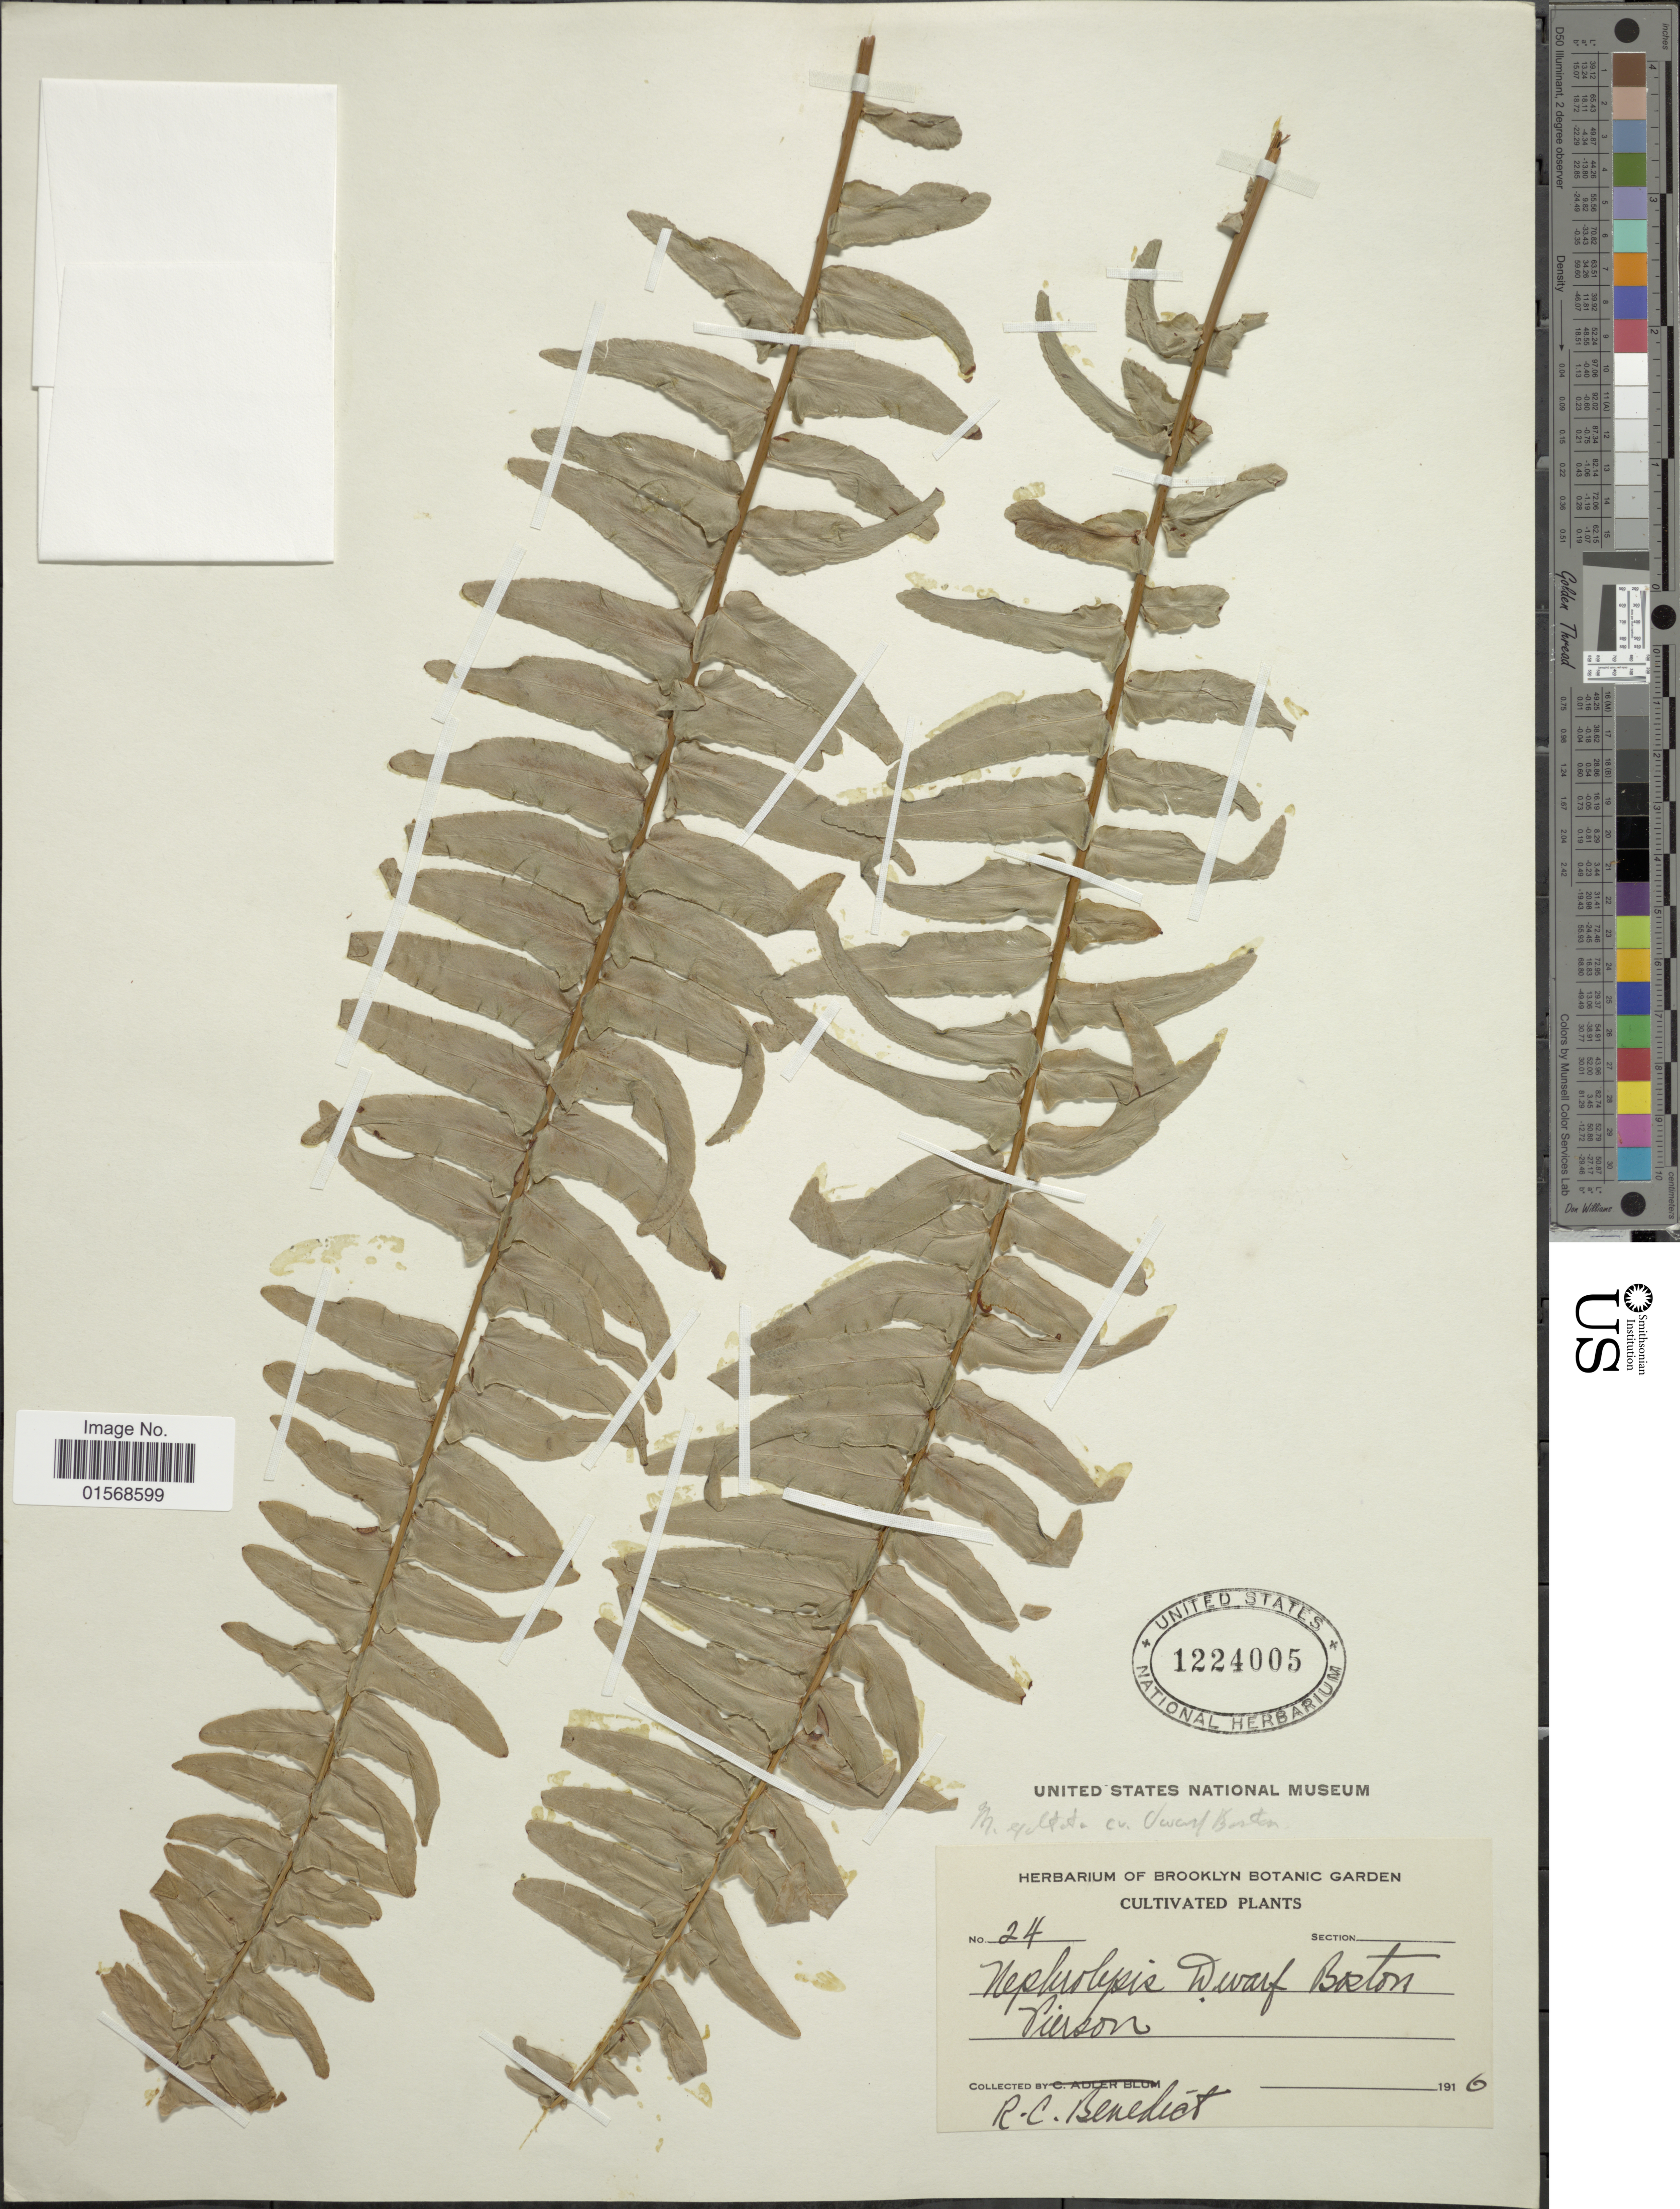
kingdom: Plantae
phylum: Tracheophyta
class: Polypodiopsida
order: Polypodiales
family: Nephrolepidaceae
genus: Nephrolepis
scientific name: Nephrolepis 'Dwarf Boston'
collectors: R. C. Benedict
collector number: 24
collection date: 1916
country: United States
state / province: New York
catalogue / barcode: US 1224005